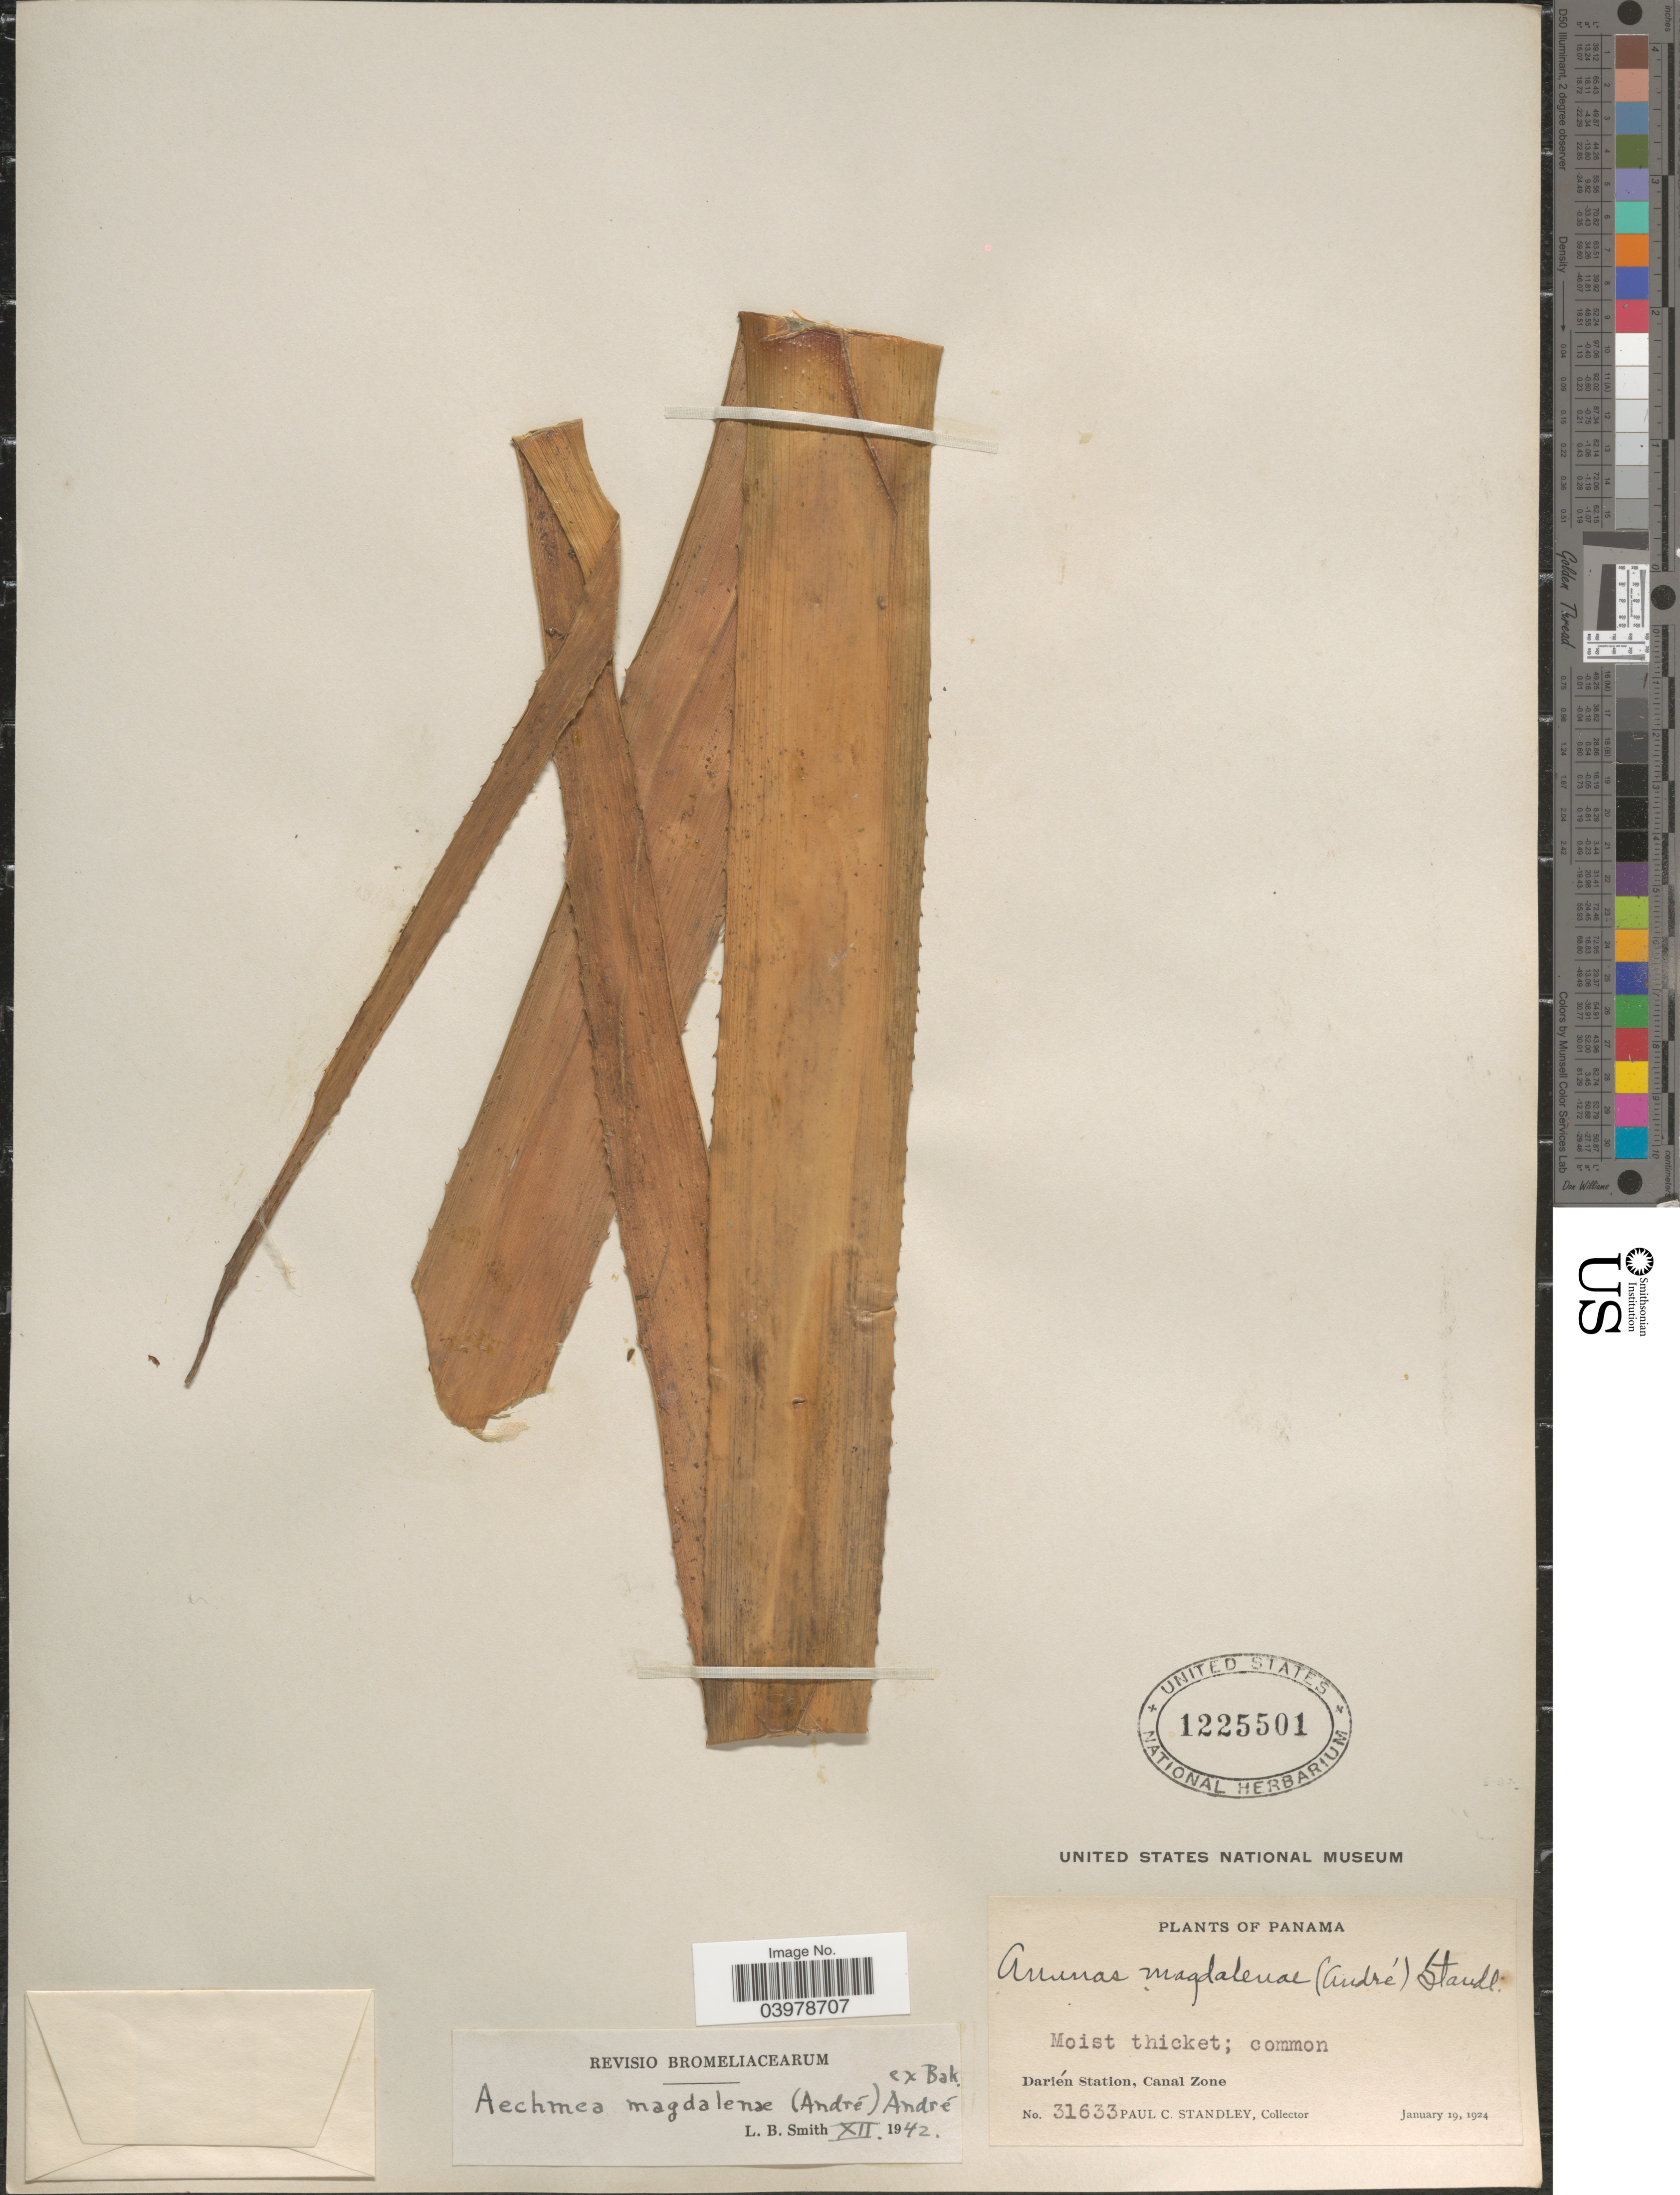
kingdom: Plantae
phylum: Tracheophyta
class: Liliopsida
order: Poales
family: Bromeliaceae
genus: Aechmea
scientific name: Aechmea magdalenae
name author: (André) André ex Baker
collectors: P. C. Standley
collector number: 31633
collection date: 1924-08-19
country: Panama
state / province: Colón / Panamá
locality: Darién Station, Canal Zone.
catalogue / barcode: US 1225501